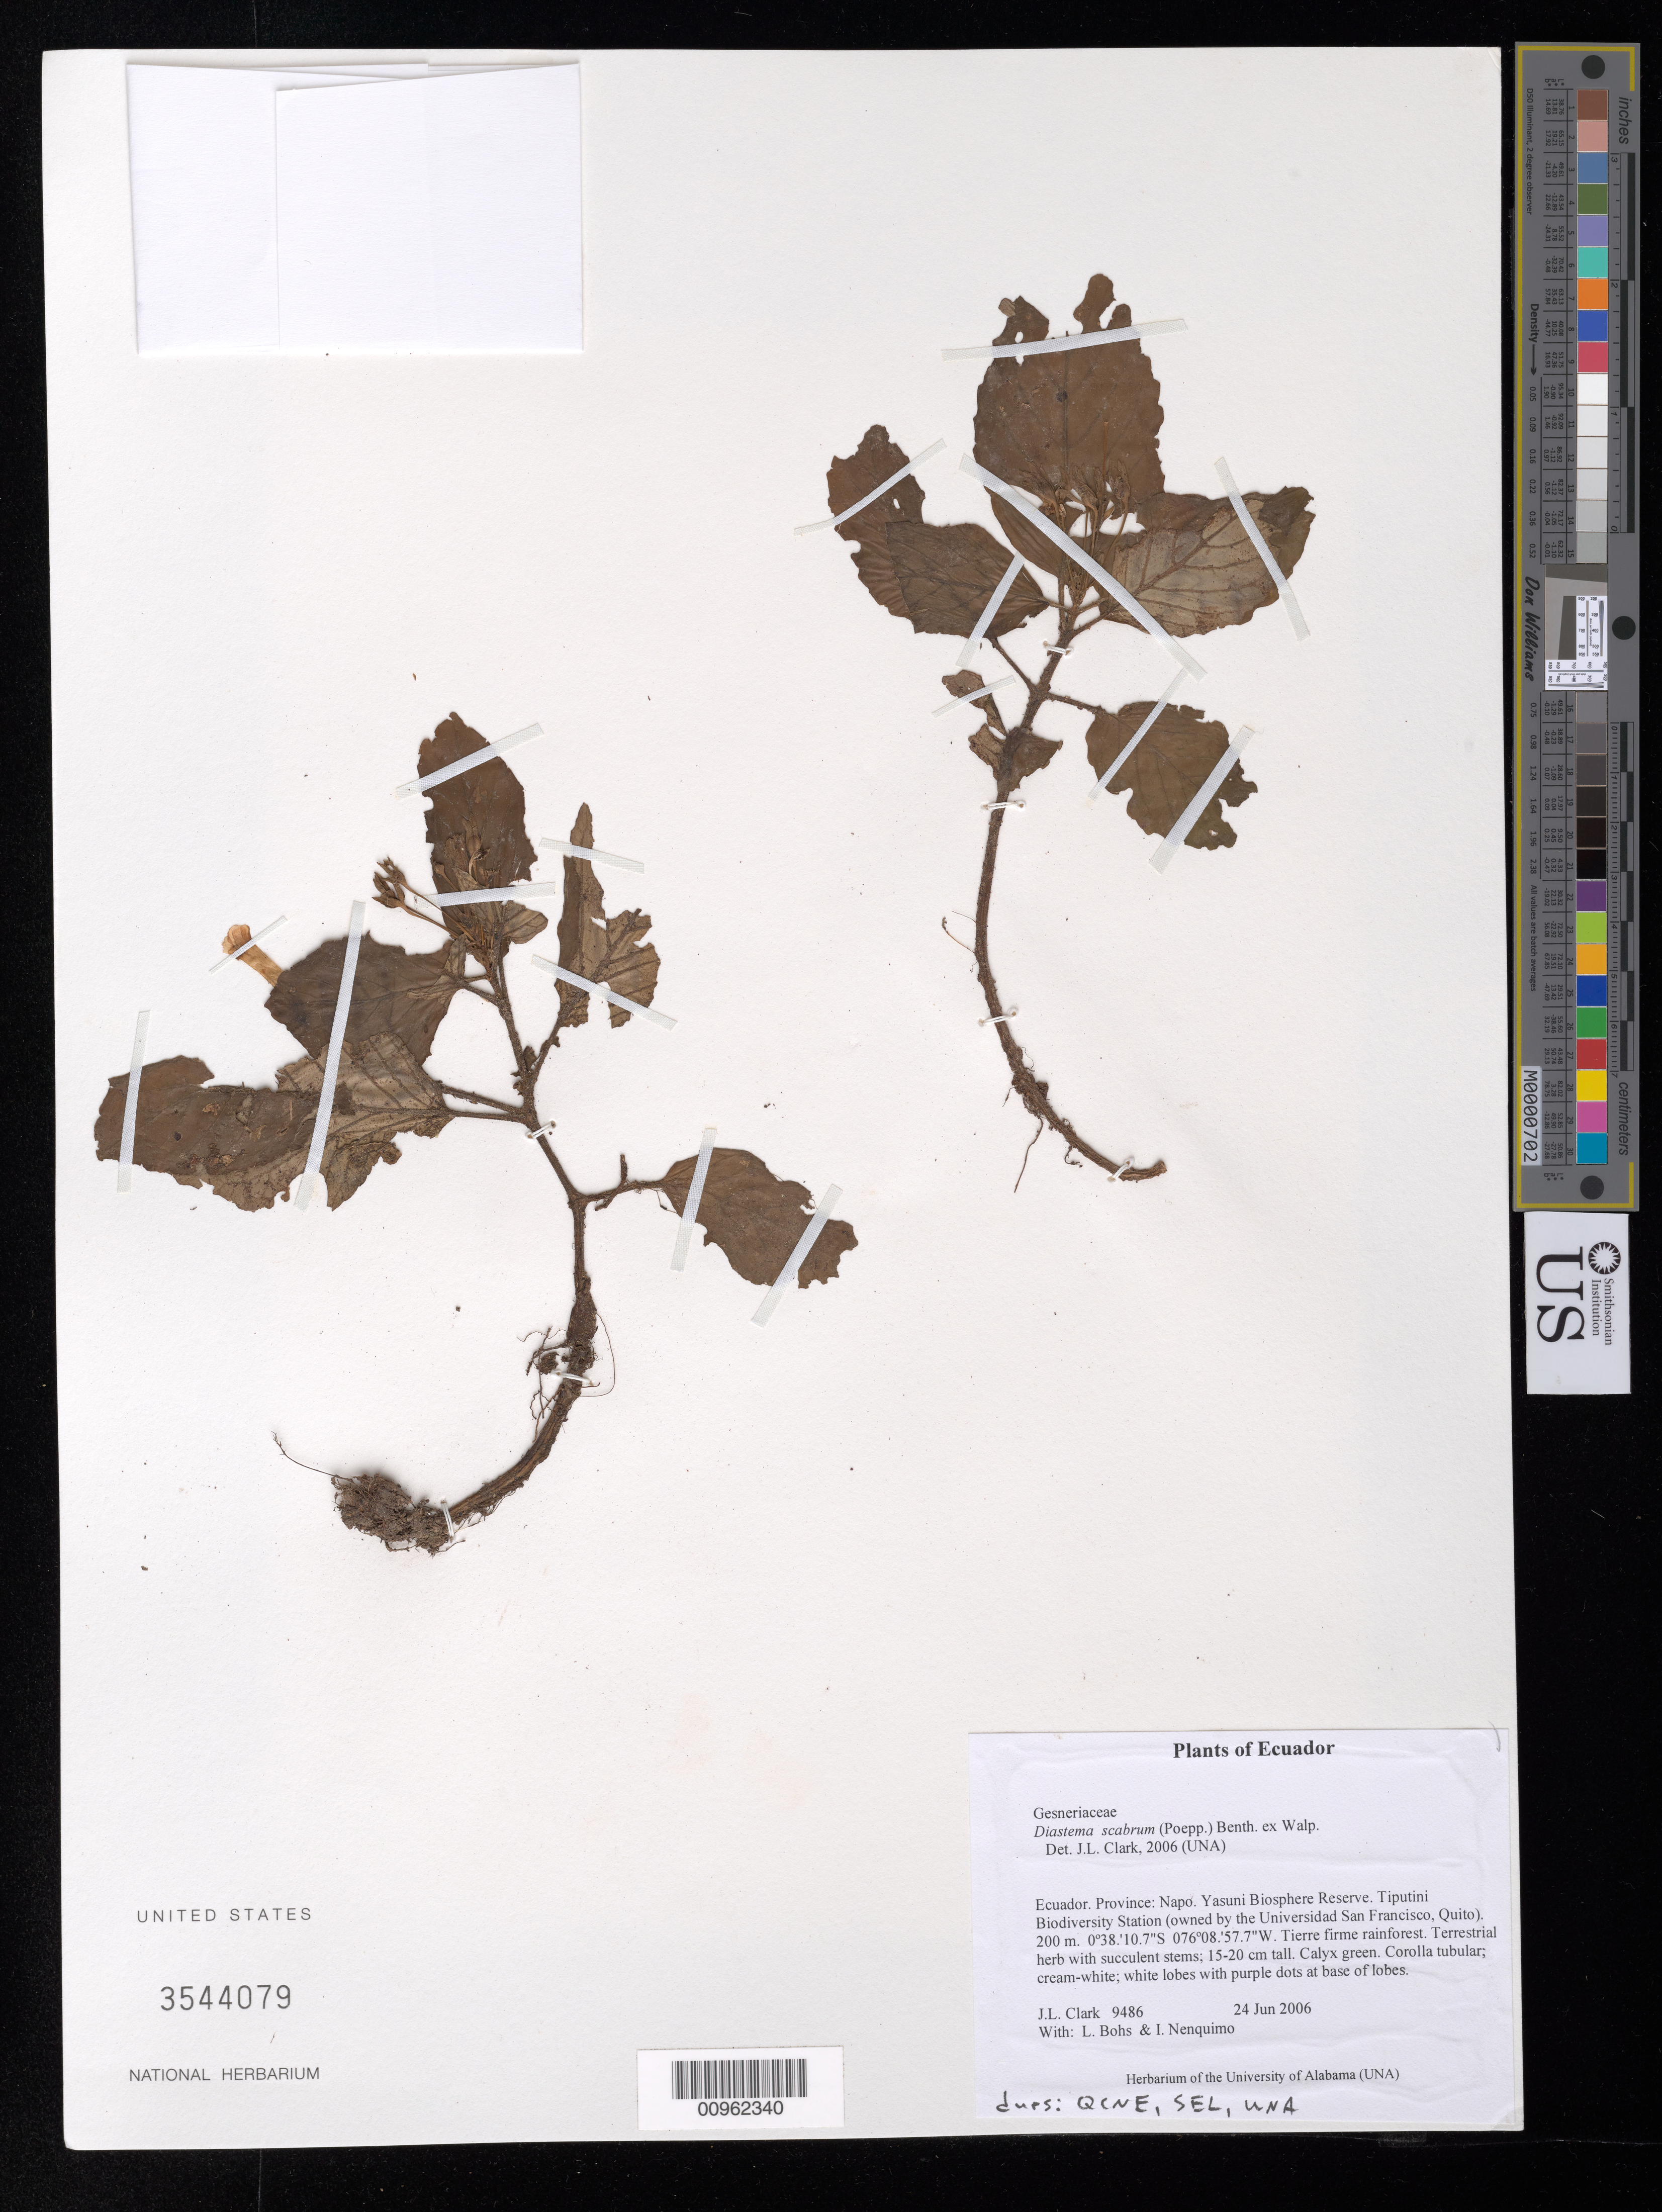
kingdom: Plantae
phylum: Tracheophyta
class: Magnoliopsida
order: Lamiales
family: Gesneriaceae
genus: Diastema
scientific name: Diastema scabrum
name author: (Poepp.) Benth. ex Walp.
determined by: Clark, J. L., (SEL), The Marie Selby Botanical Garden (UNITED STATES)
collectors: J. L. Clark, L. A. Bohs & I. Nenquimo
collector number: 9486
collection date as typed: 24 Jun 2006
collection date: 2006-06-24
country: Ecuador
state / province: Napo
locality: Yasuni Biosphere Reserve. Tiputini Biodiversity Station (owned by the Universidad San Francisco, Quito).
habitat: Tierre firme rainforest.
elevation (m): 200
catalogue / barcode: US 3544079